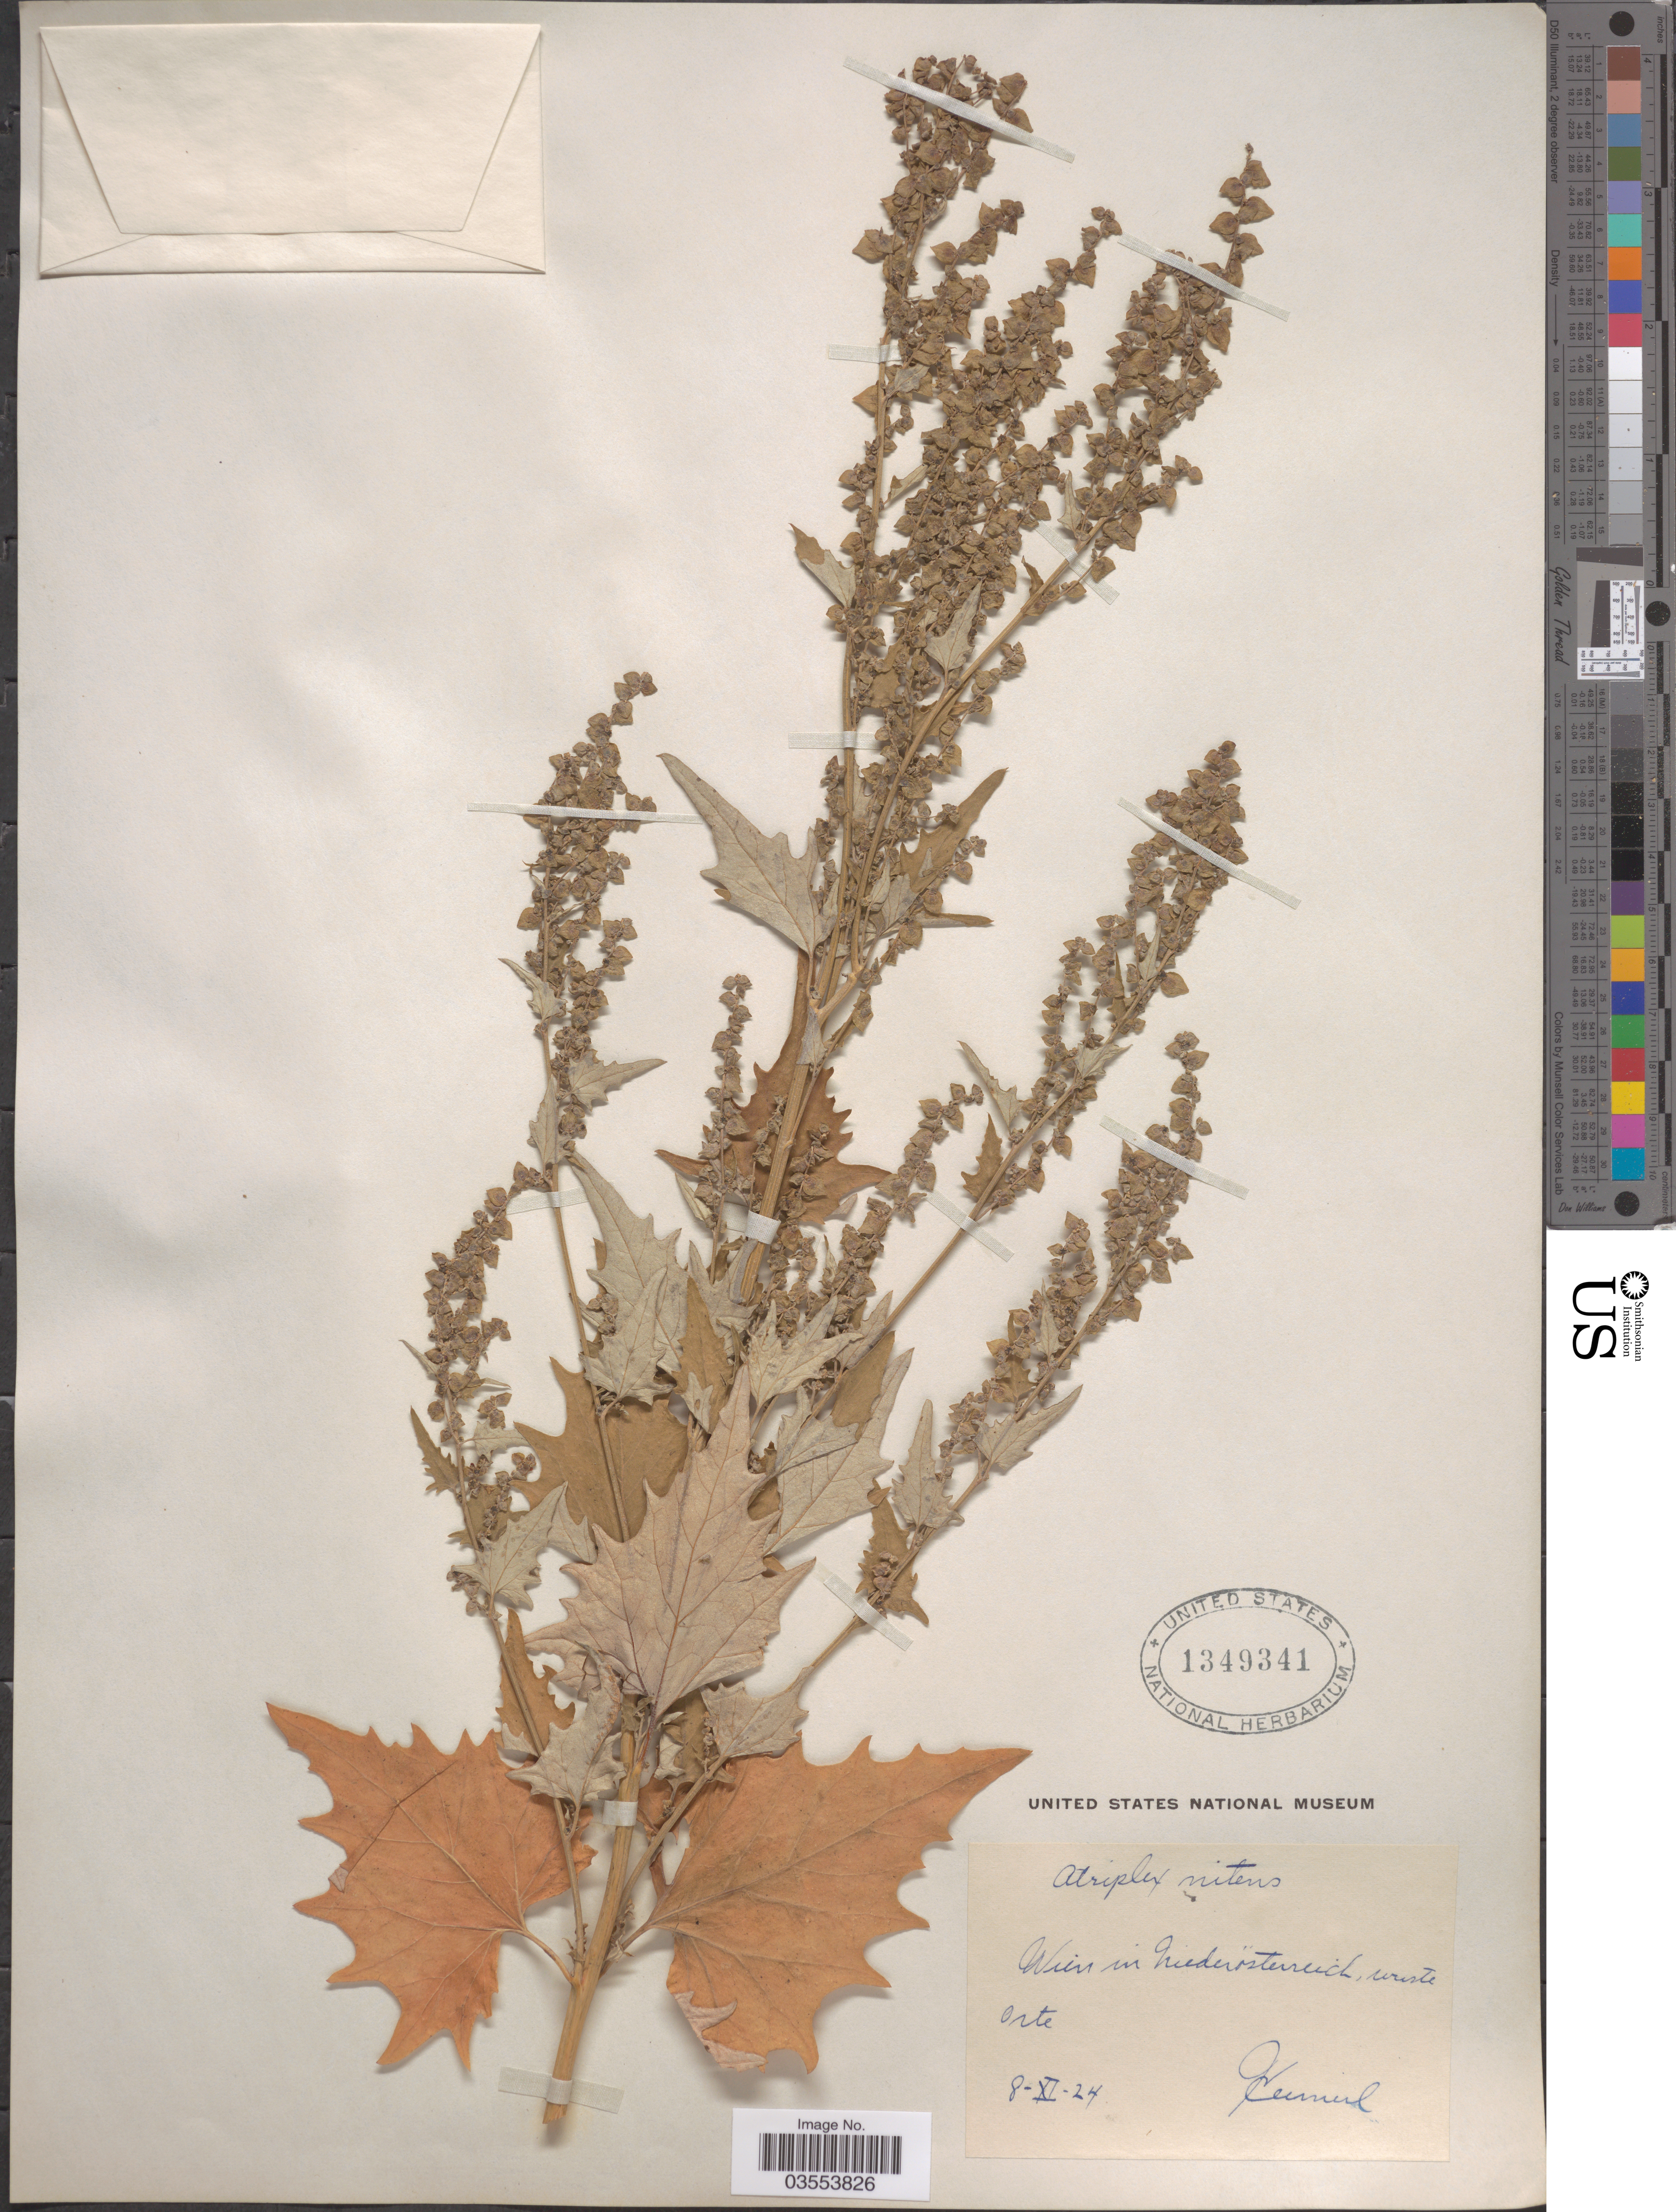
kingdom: Plantae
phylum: Tracheophyta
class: Magnoliopsida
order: Caryophyllales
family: Amaranthaceae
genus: Atriplex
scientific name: Atriplex nitens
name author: Schkuhr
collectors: Heimerl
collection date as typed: Transcribed d/m/y: 8/11/24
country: Austria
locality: Wien in Niederösterreich.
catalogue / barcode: US 1349341